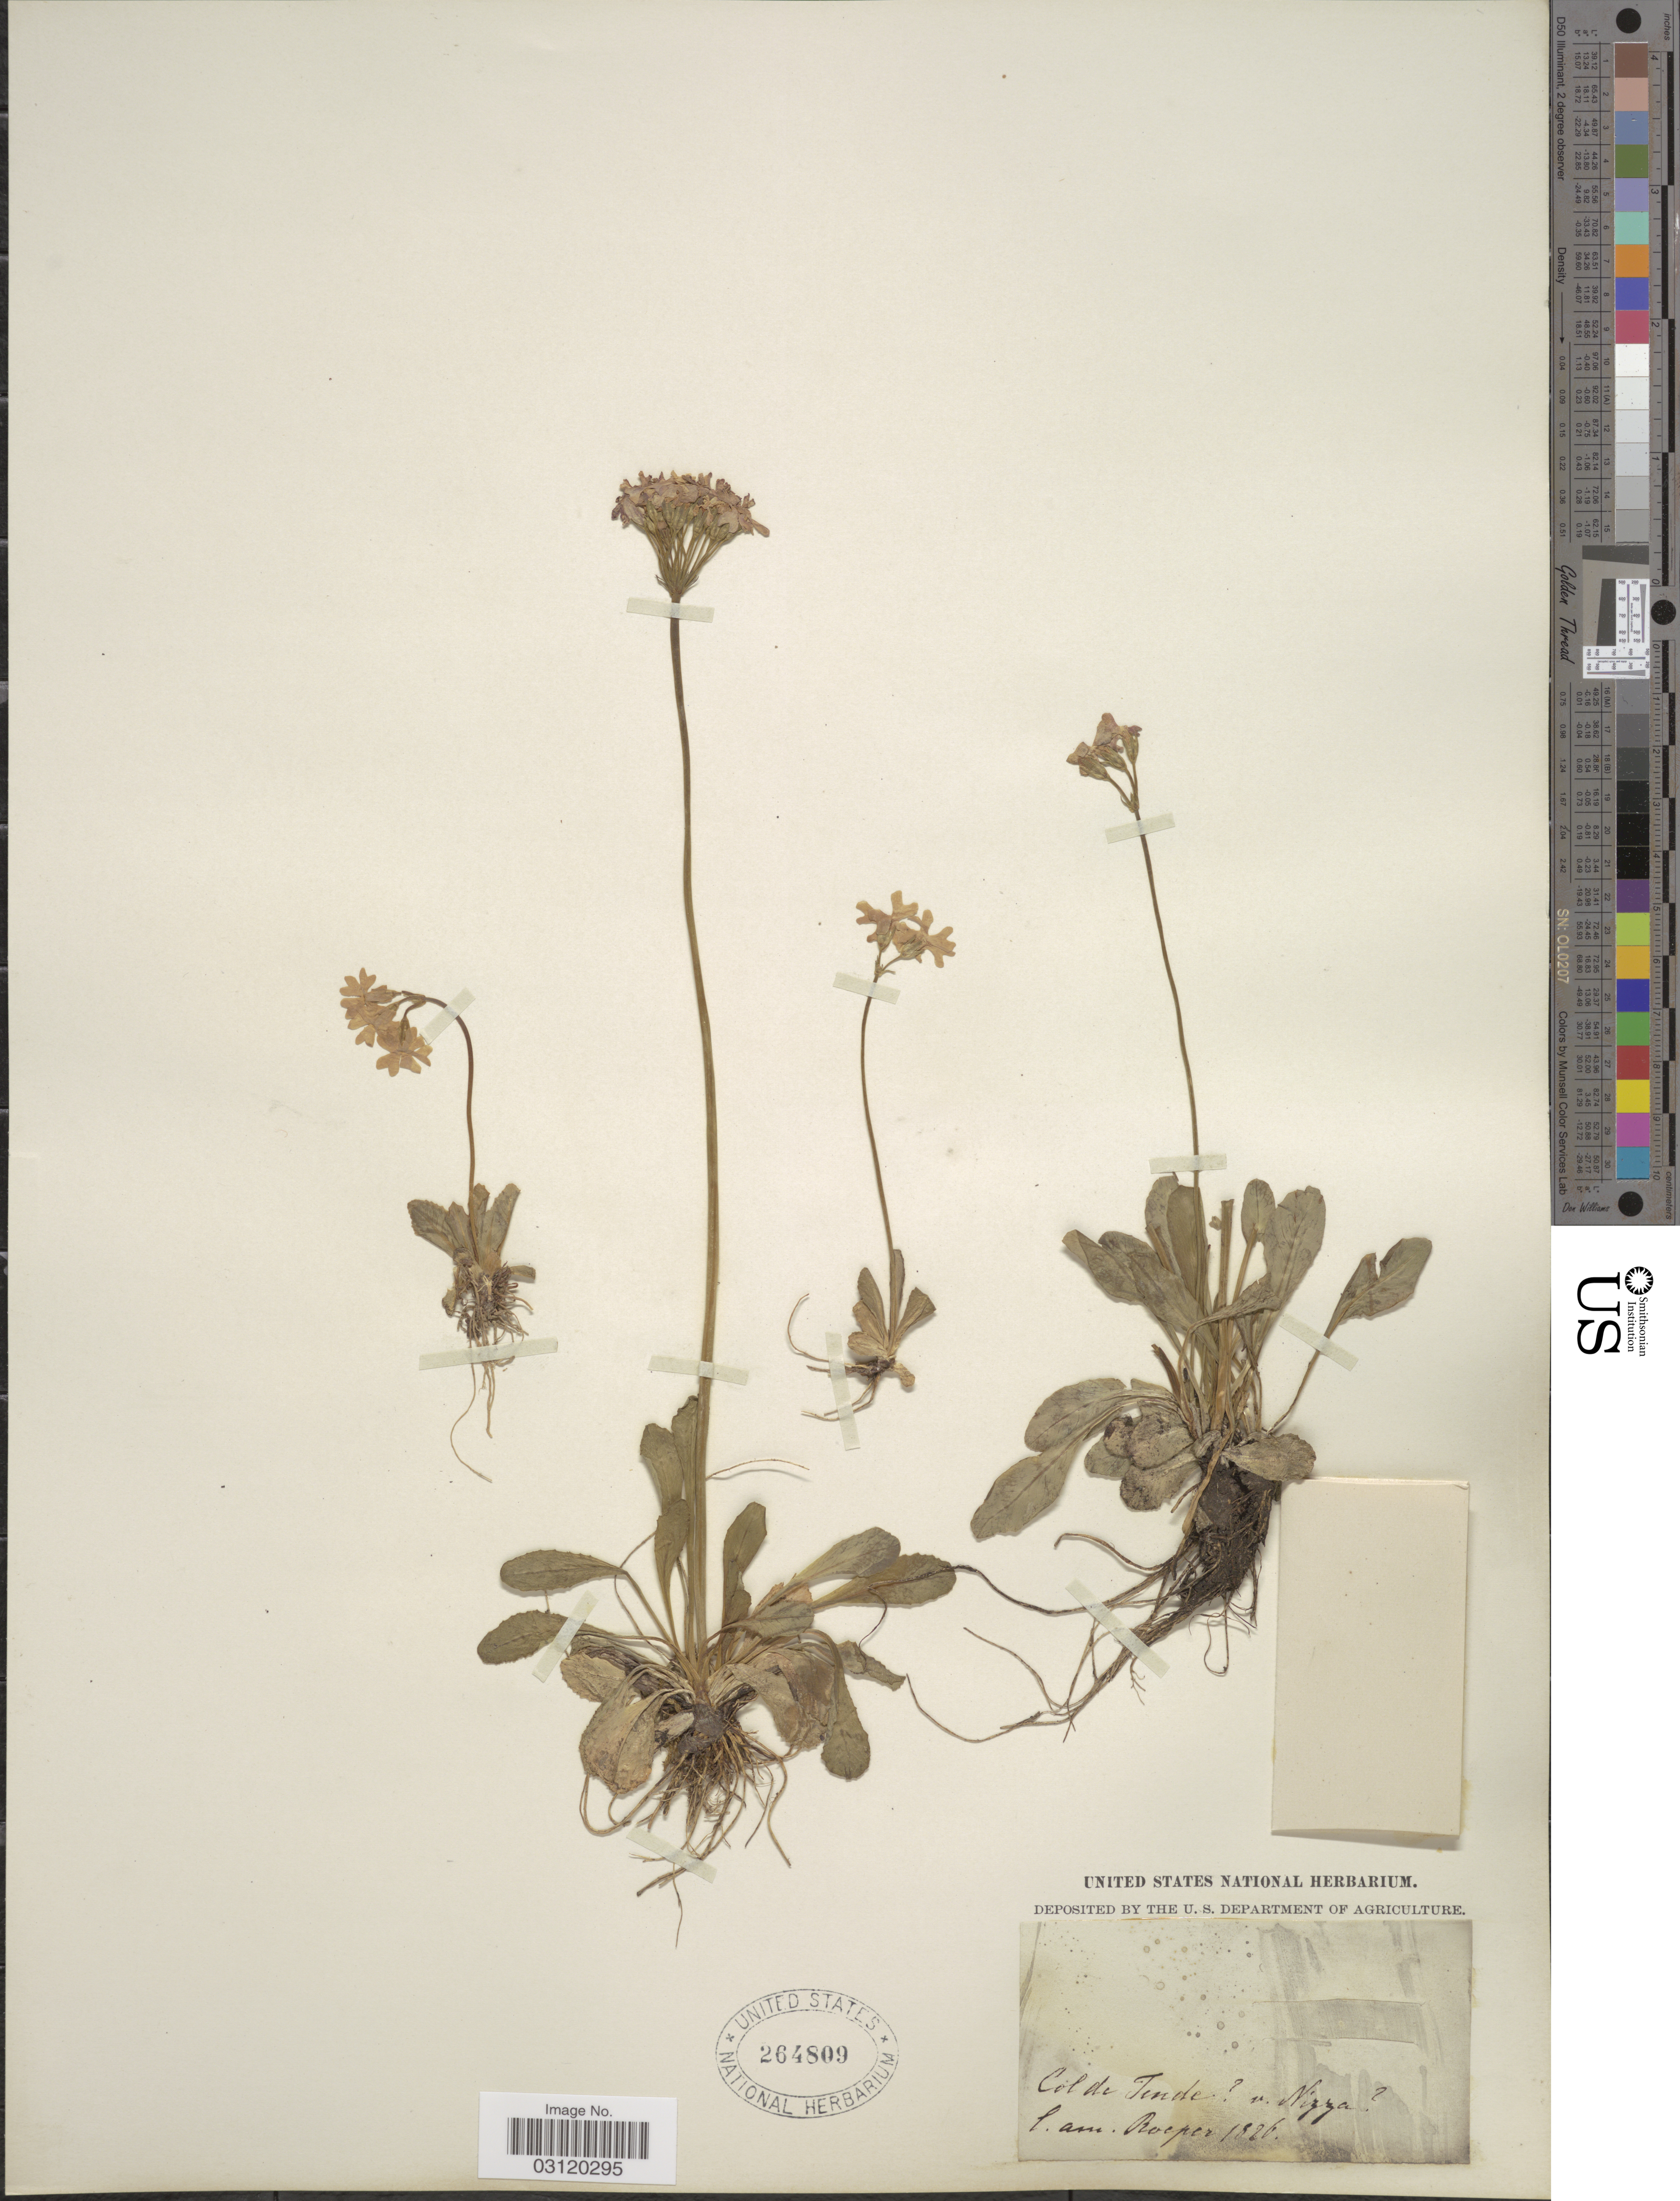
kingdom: Plantae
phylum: Tracheophyta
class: Magnoliopsida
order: Ericales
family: Primulaceae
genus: Primula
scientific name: Primula sp.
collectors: Roeper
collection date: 1826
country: France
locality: Col de Tinde, v. Nizza.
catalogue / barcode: US 264809